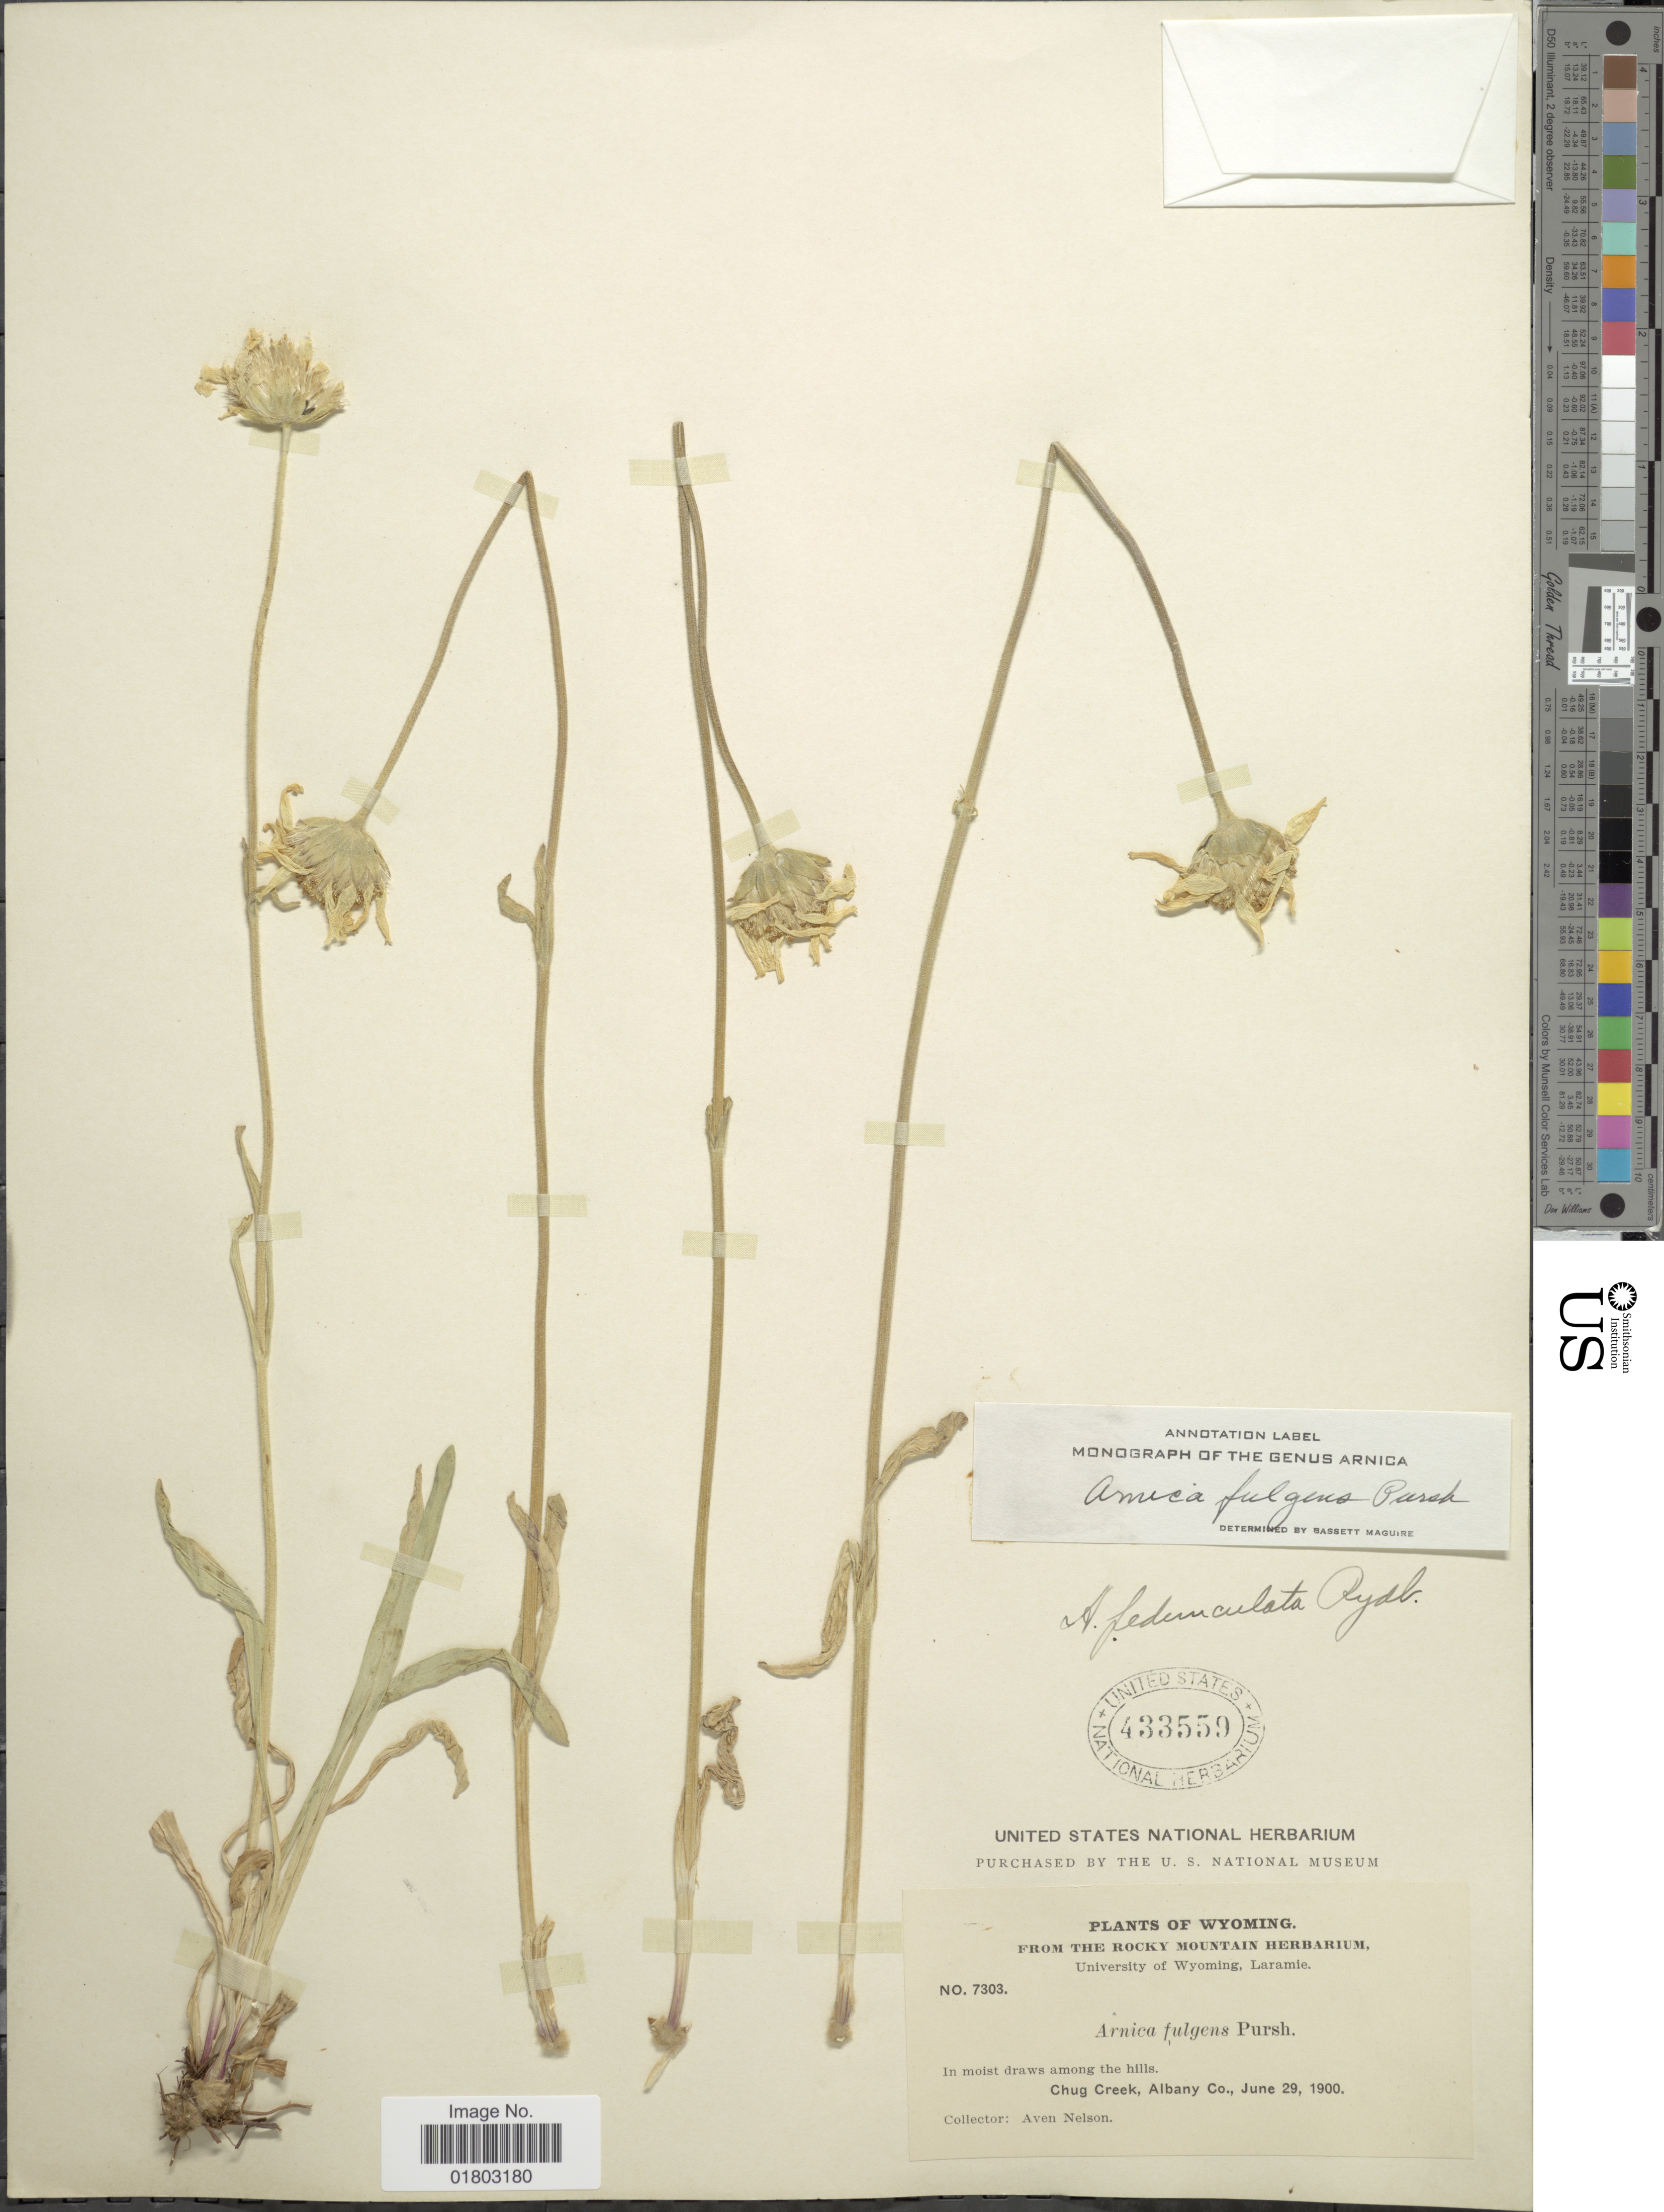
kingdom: Plantae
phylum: Tracheophyta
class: Magnoliopsida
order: Asterales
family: Asteraceae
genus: Arnica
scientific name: Arnica fulgens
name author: Pursh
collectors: A. Nelson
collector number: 7303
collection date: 1900-06-29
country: United States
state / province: Wyoming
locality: In moist draws among the hills, Chug Creek, Albany Co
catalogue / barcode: US 433559